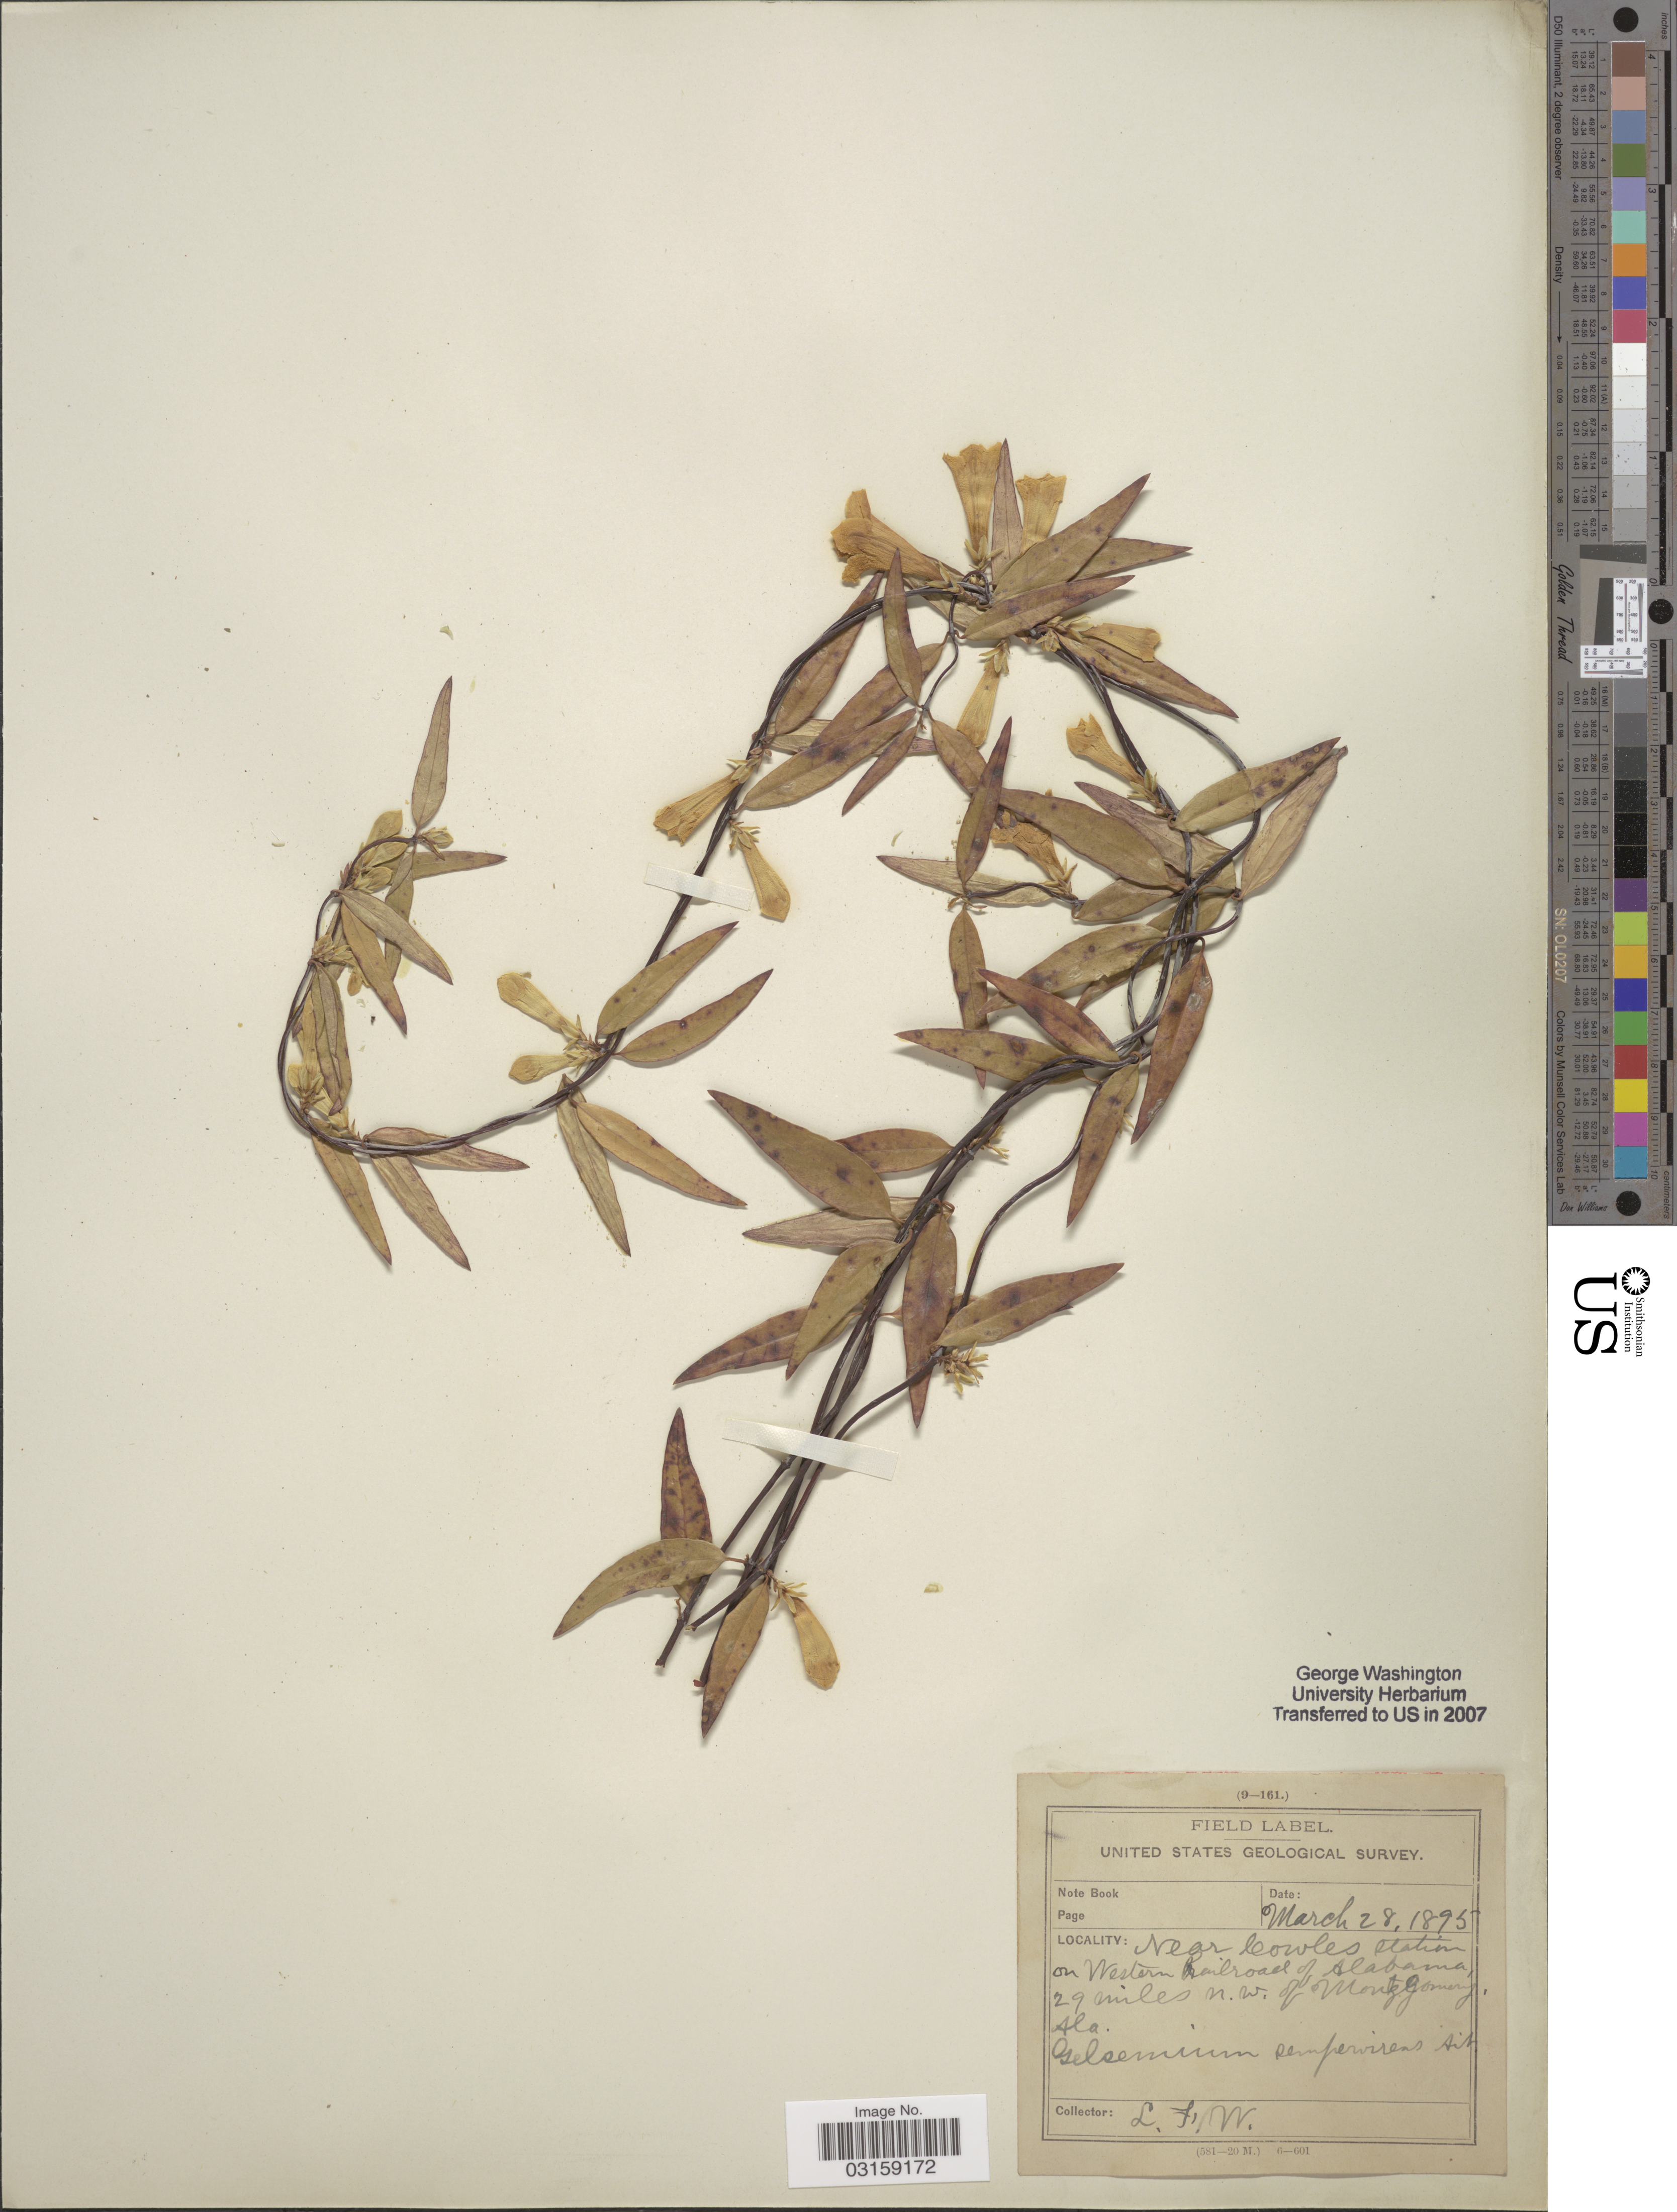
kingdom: Plantae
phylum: Tracheophyta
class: Magnoliopsida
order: Gentianales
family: Gelsemiaceae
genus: Gelsemium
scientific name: Gelsemium sempervirens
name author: (L.) J. St.-Hil.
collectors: L. F. W.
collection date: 1895-03-28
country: United States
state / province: Alabama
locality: Near Cowles station on Western Railroad of Alabama, 29 miles N.W. of Montgomery.